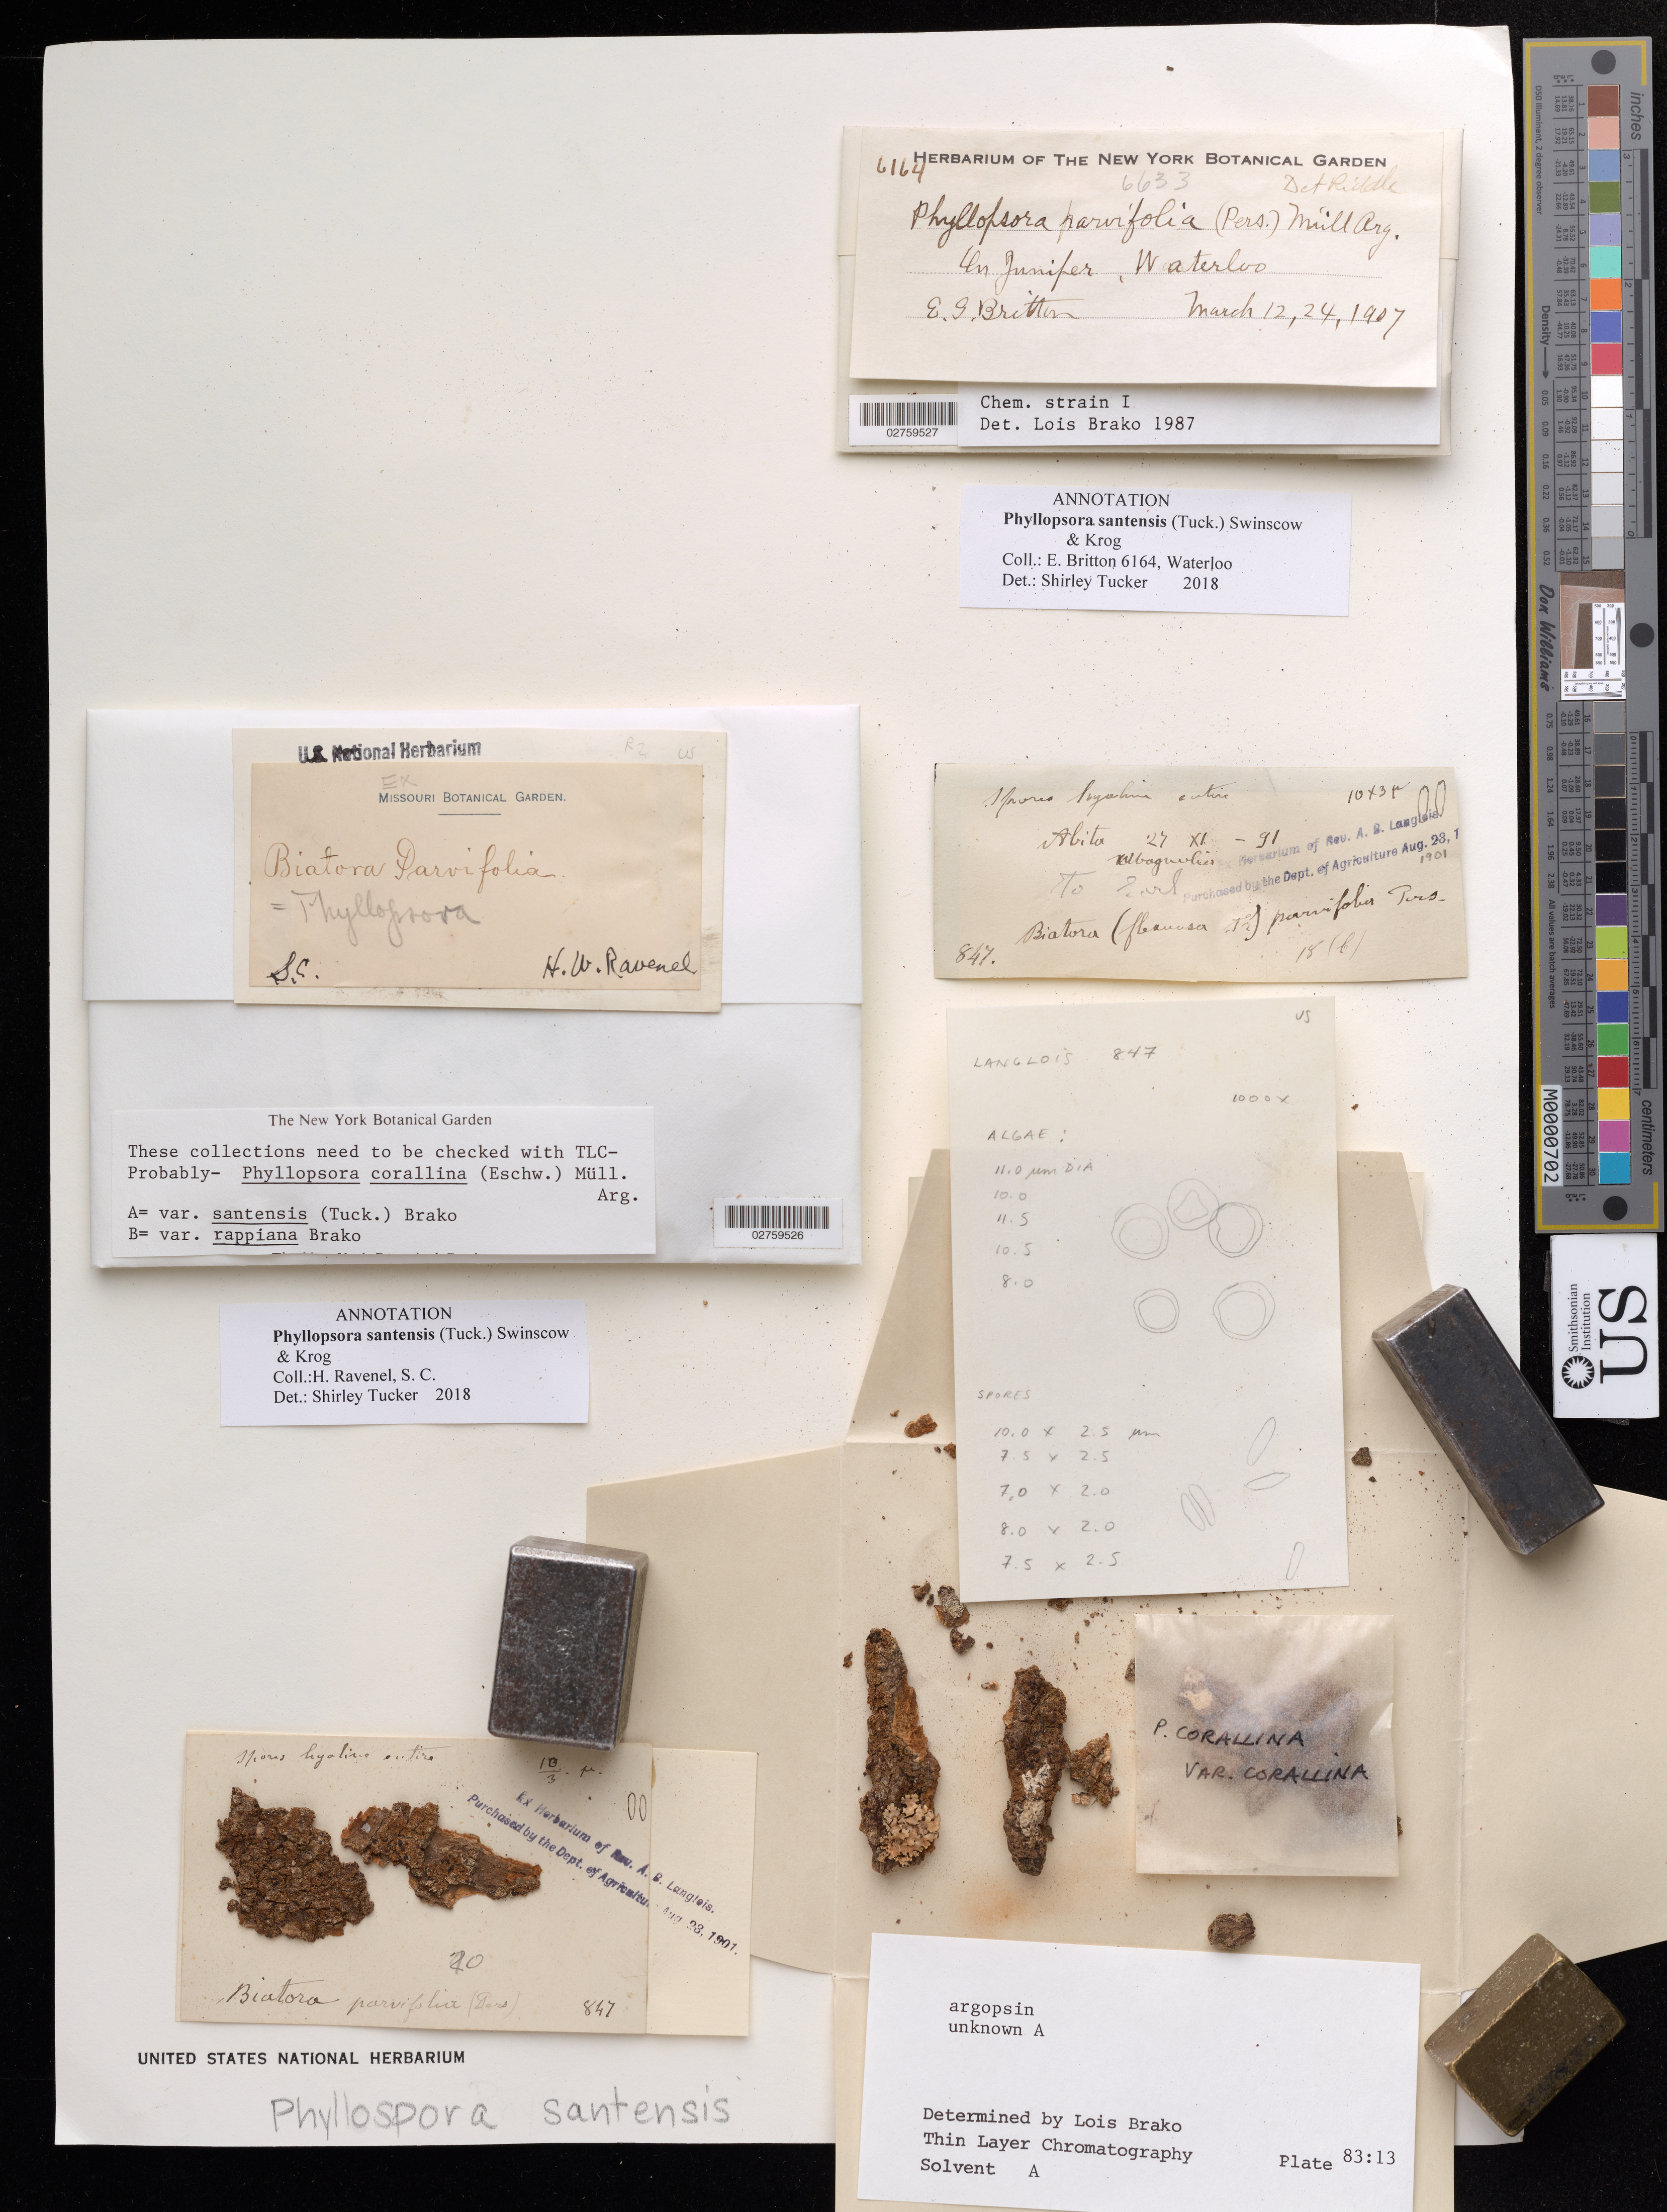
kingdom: Fungi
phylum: Ascomycota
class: Lecanoromycetes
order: Lecanorales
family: Ramalinaceae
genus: Phyllopsora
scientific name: Phyllopsora santensis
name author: (Tuck.) Swinscow & Krog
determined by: Tucker, S. C.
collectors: A. B. Langlois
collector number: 847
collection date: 1891-11-27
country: United States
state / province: Louisiana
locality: Abita